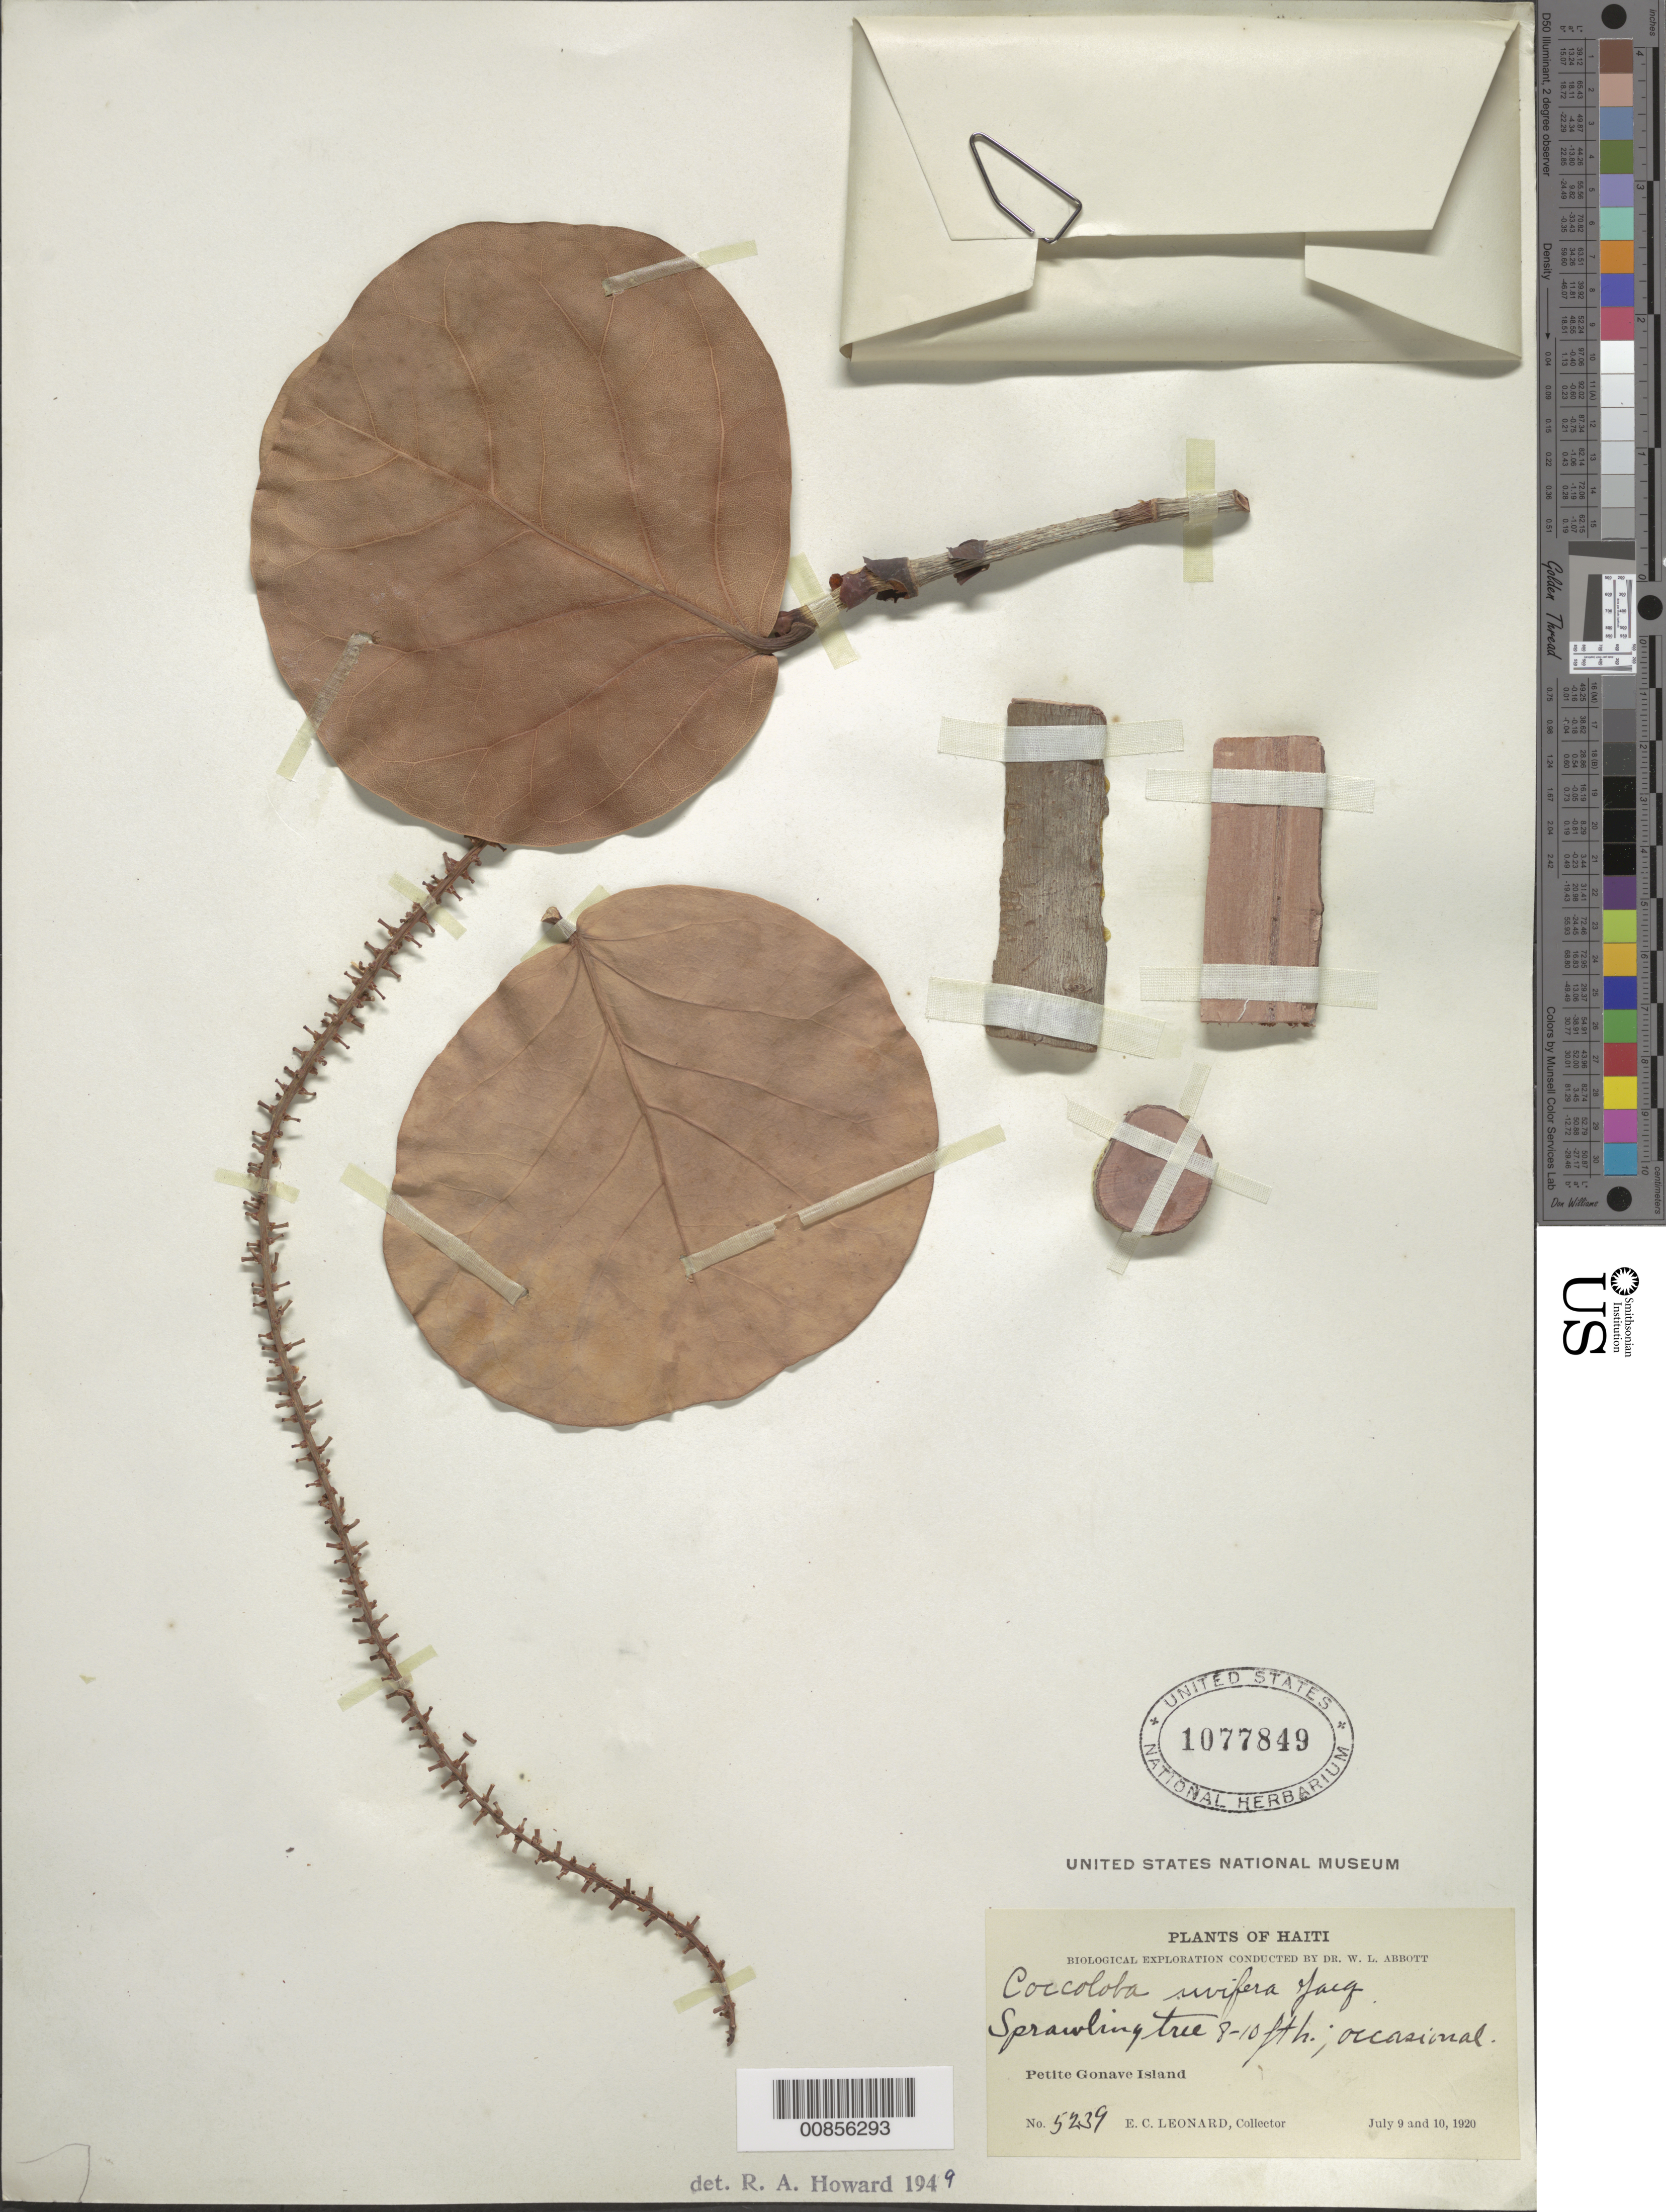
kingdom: Plantae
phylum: Tracheophyta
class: Magnoliopsida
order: Caryophyllales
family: Polygonaceae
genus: Coccoloba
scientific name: Coccoloba uvifera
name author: L.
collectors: E. C. Leonard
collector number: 5239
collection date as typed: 09 Jul 1920 to 10 Jul 1920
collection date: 1920-07-09/1920-07-10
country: Haiti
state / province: Ouest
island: Île de la Gonâve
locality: Petite Gonave Island.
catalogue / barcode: US 1077849